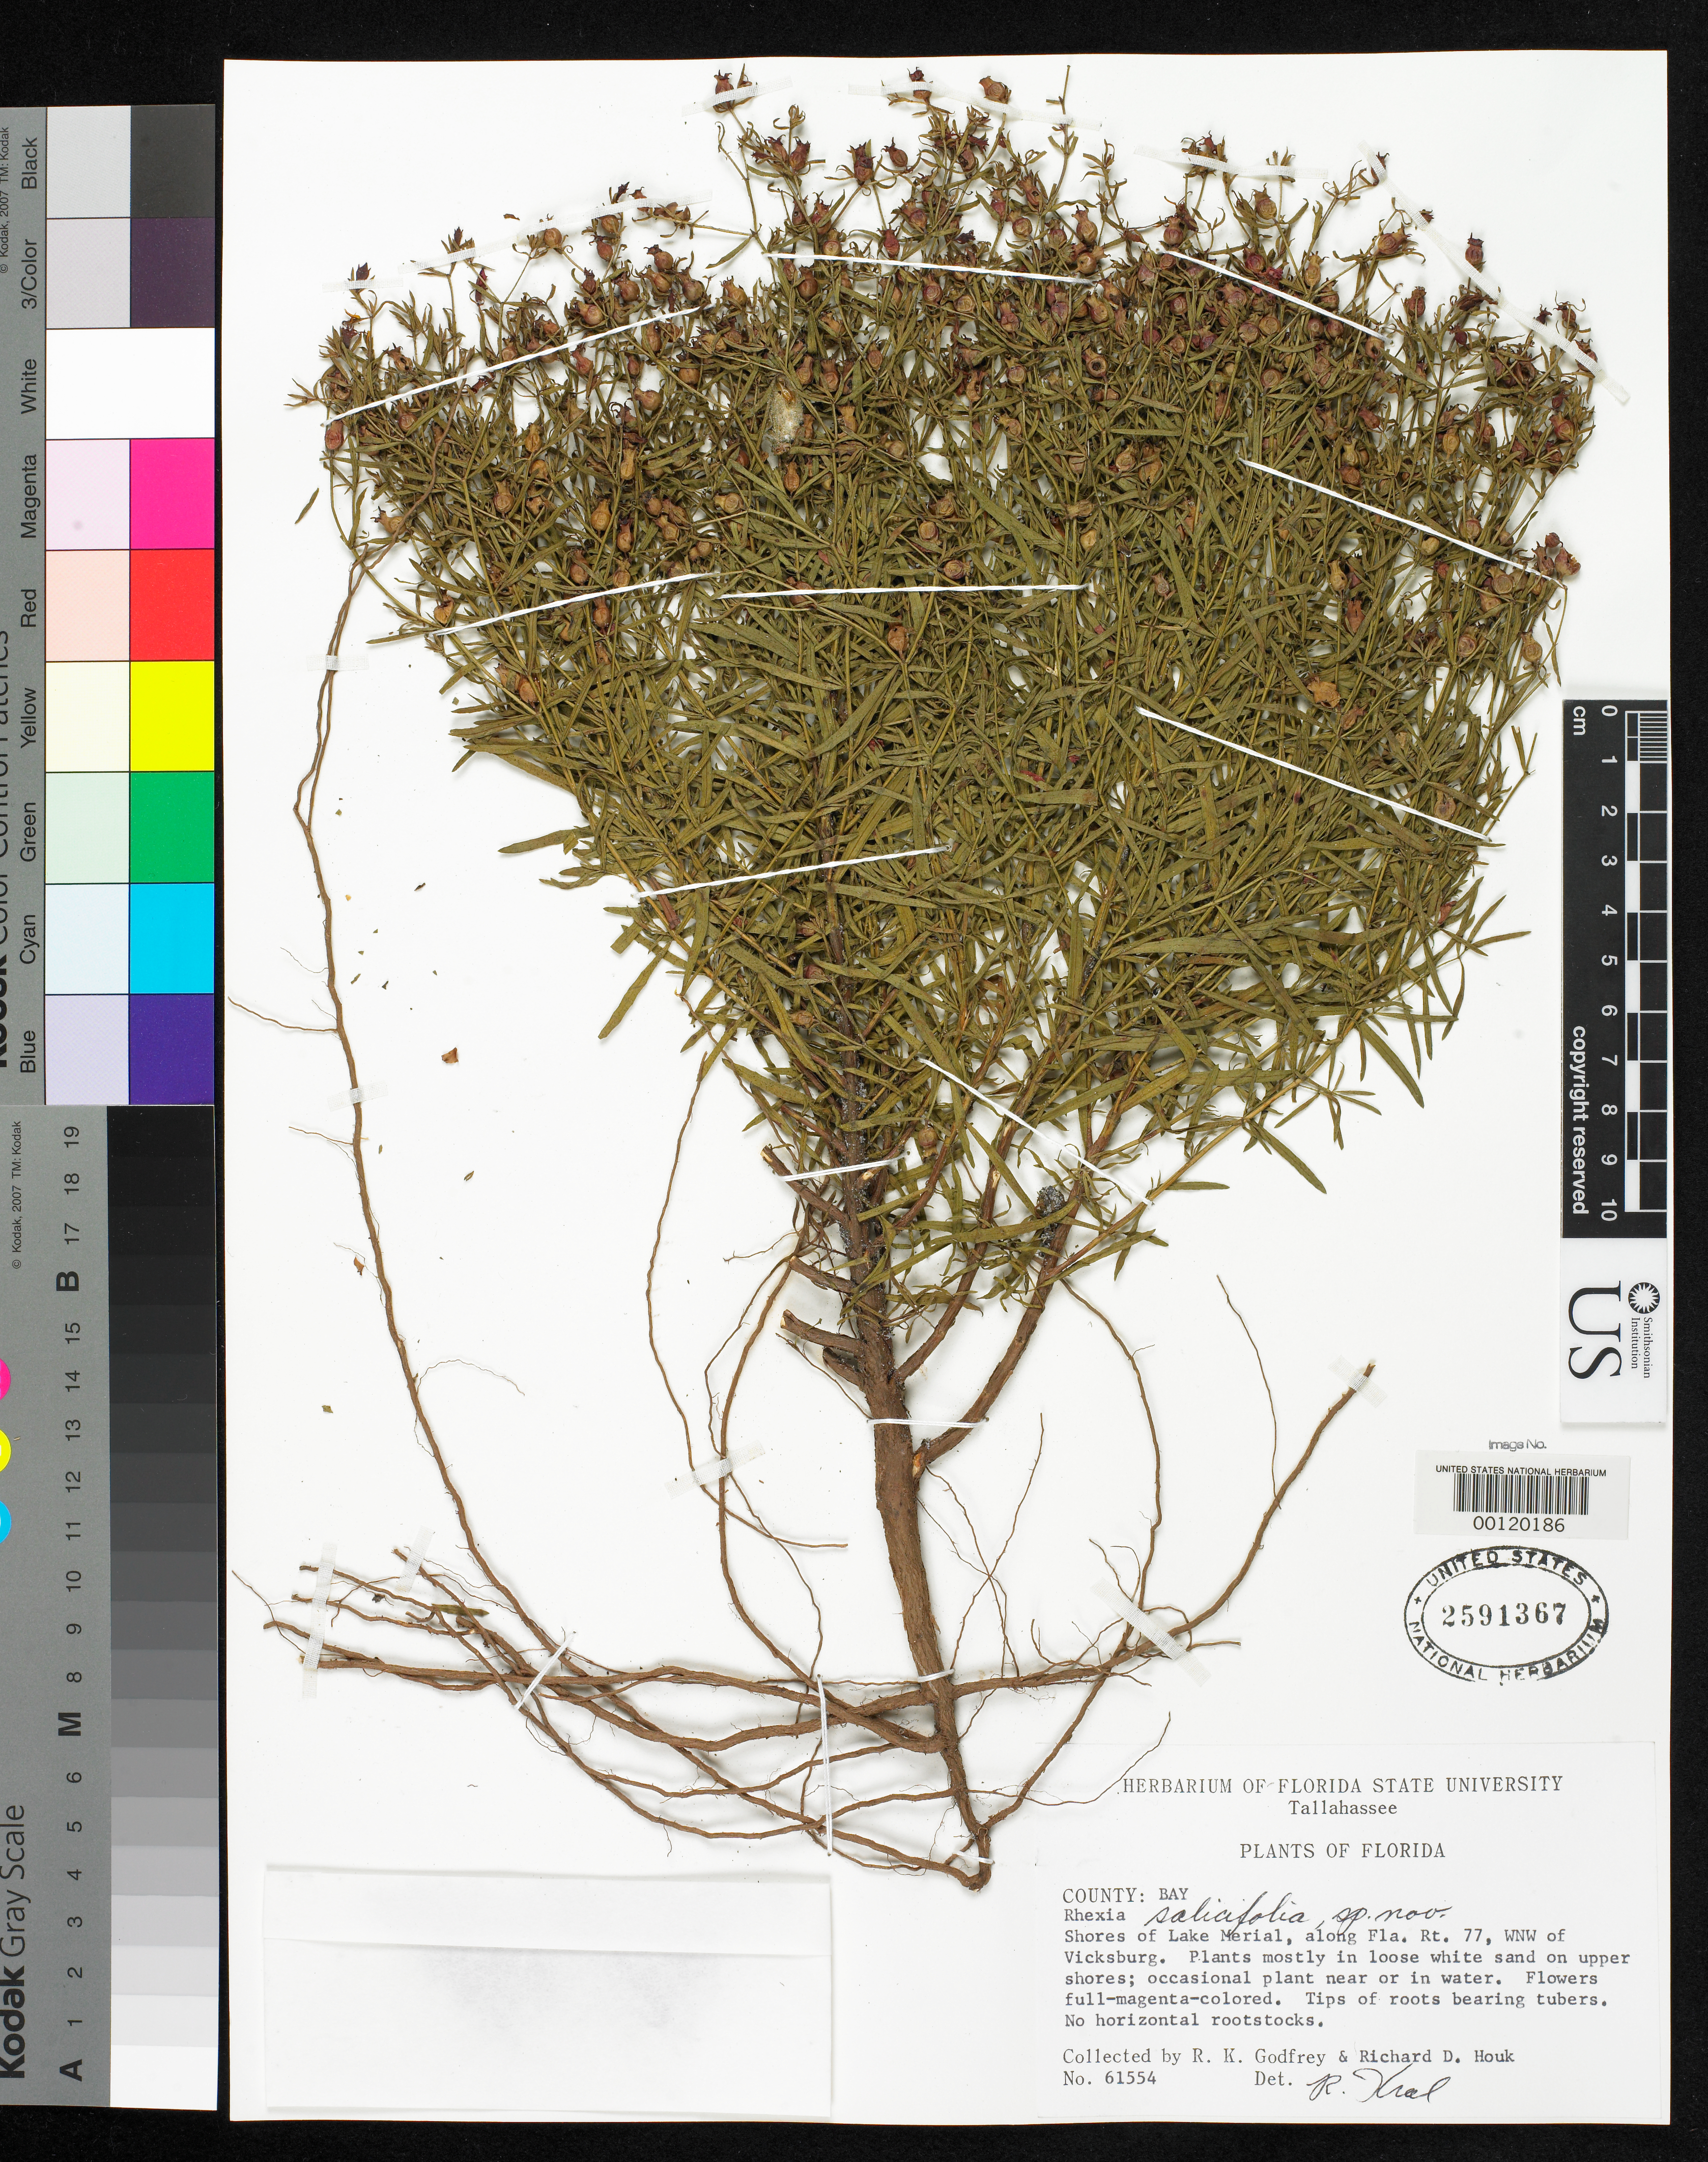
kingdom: Plantae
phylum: Tracheophyta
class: Magnoliopsida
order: Myrtales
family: Melastomataceae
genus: Rhexia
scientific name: Rhexia salicifolia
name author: Kral & Bostick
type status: Isotype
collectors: R. K. Godfrey & R. Houk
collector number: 61554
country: United States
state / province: Florida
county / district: Bay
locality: Lake Merial.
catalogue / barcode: US 2591367